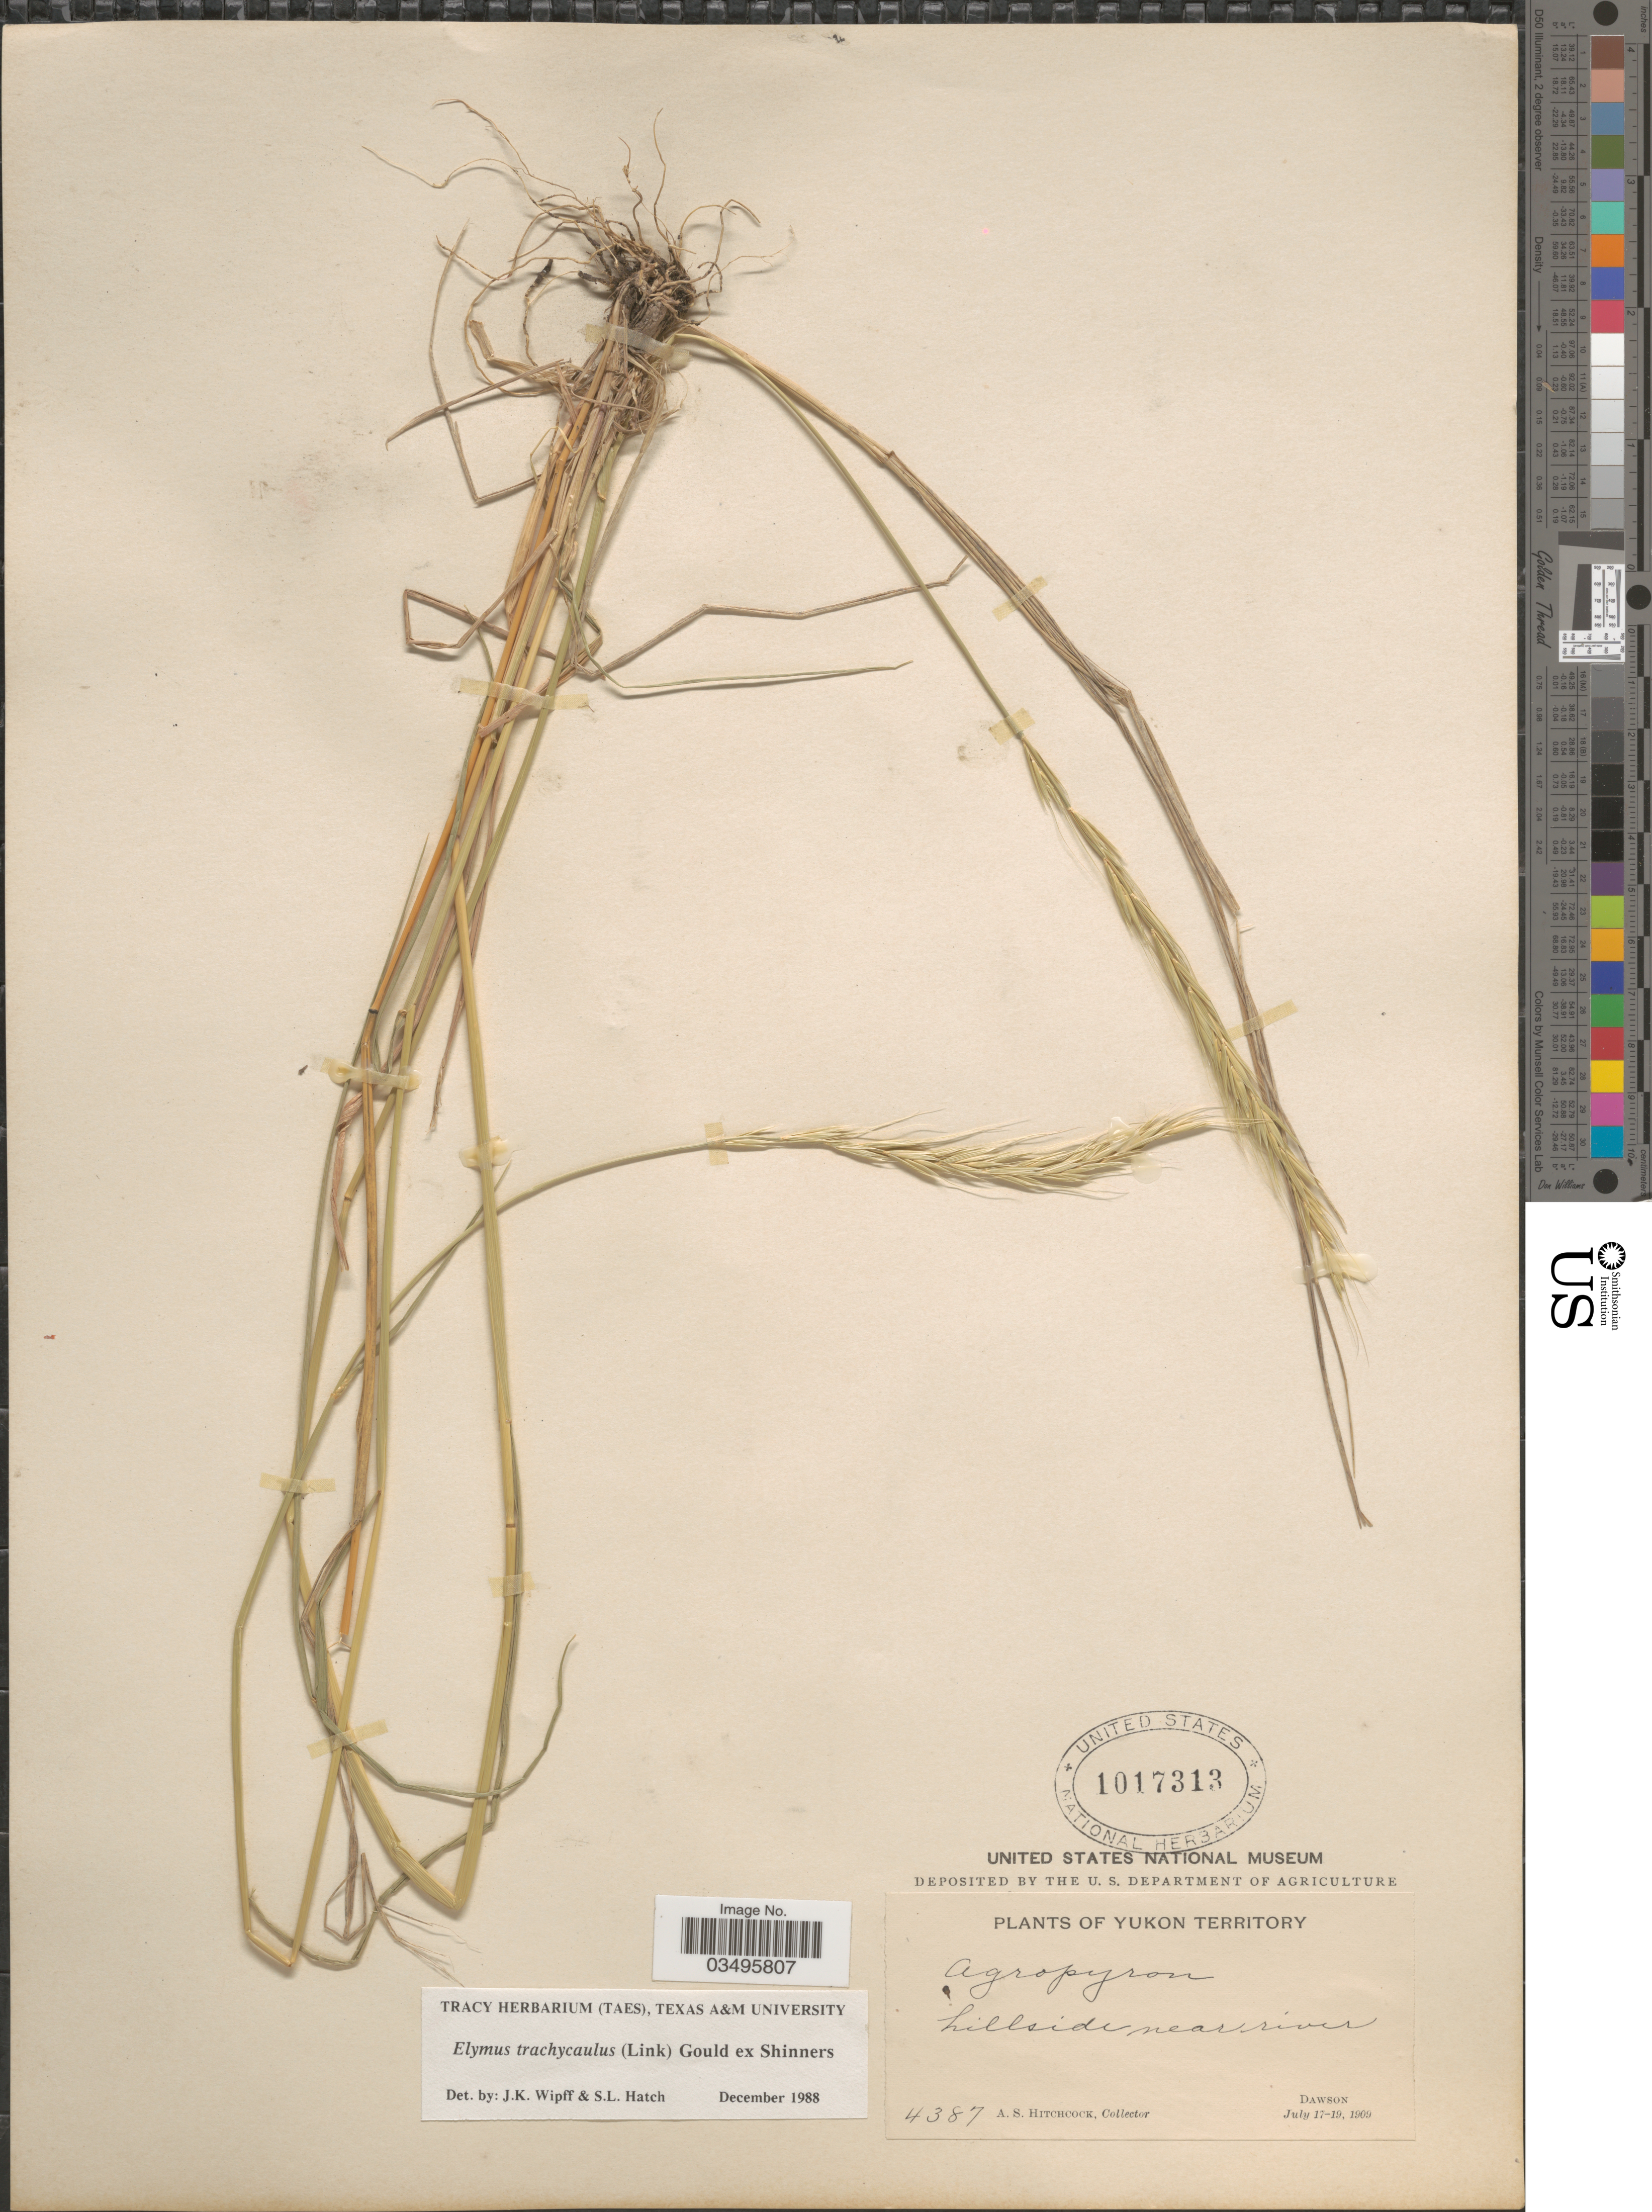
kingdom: Plantae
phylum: Tracheophyta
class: Liliopsida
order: Poales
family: Poaceae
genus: Elymus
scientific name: Elymus trachycaulus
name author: (Link) Gould ex Shinners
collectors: A. S. Hitchcock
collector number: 4387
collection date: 1909-07-17/1909-07-19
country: Canada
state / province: Yukon Territory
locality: Hillside near river. Dawson.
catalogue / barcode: US 1017313